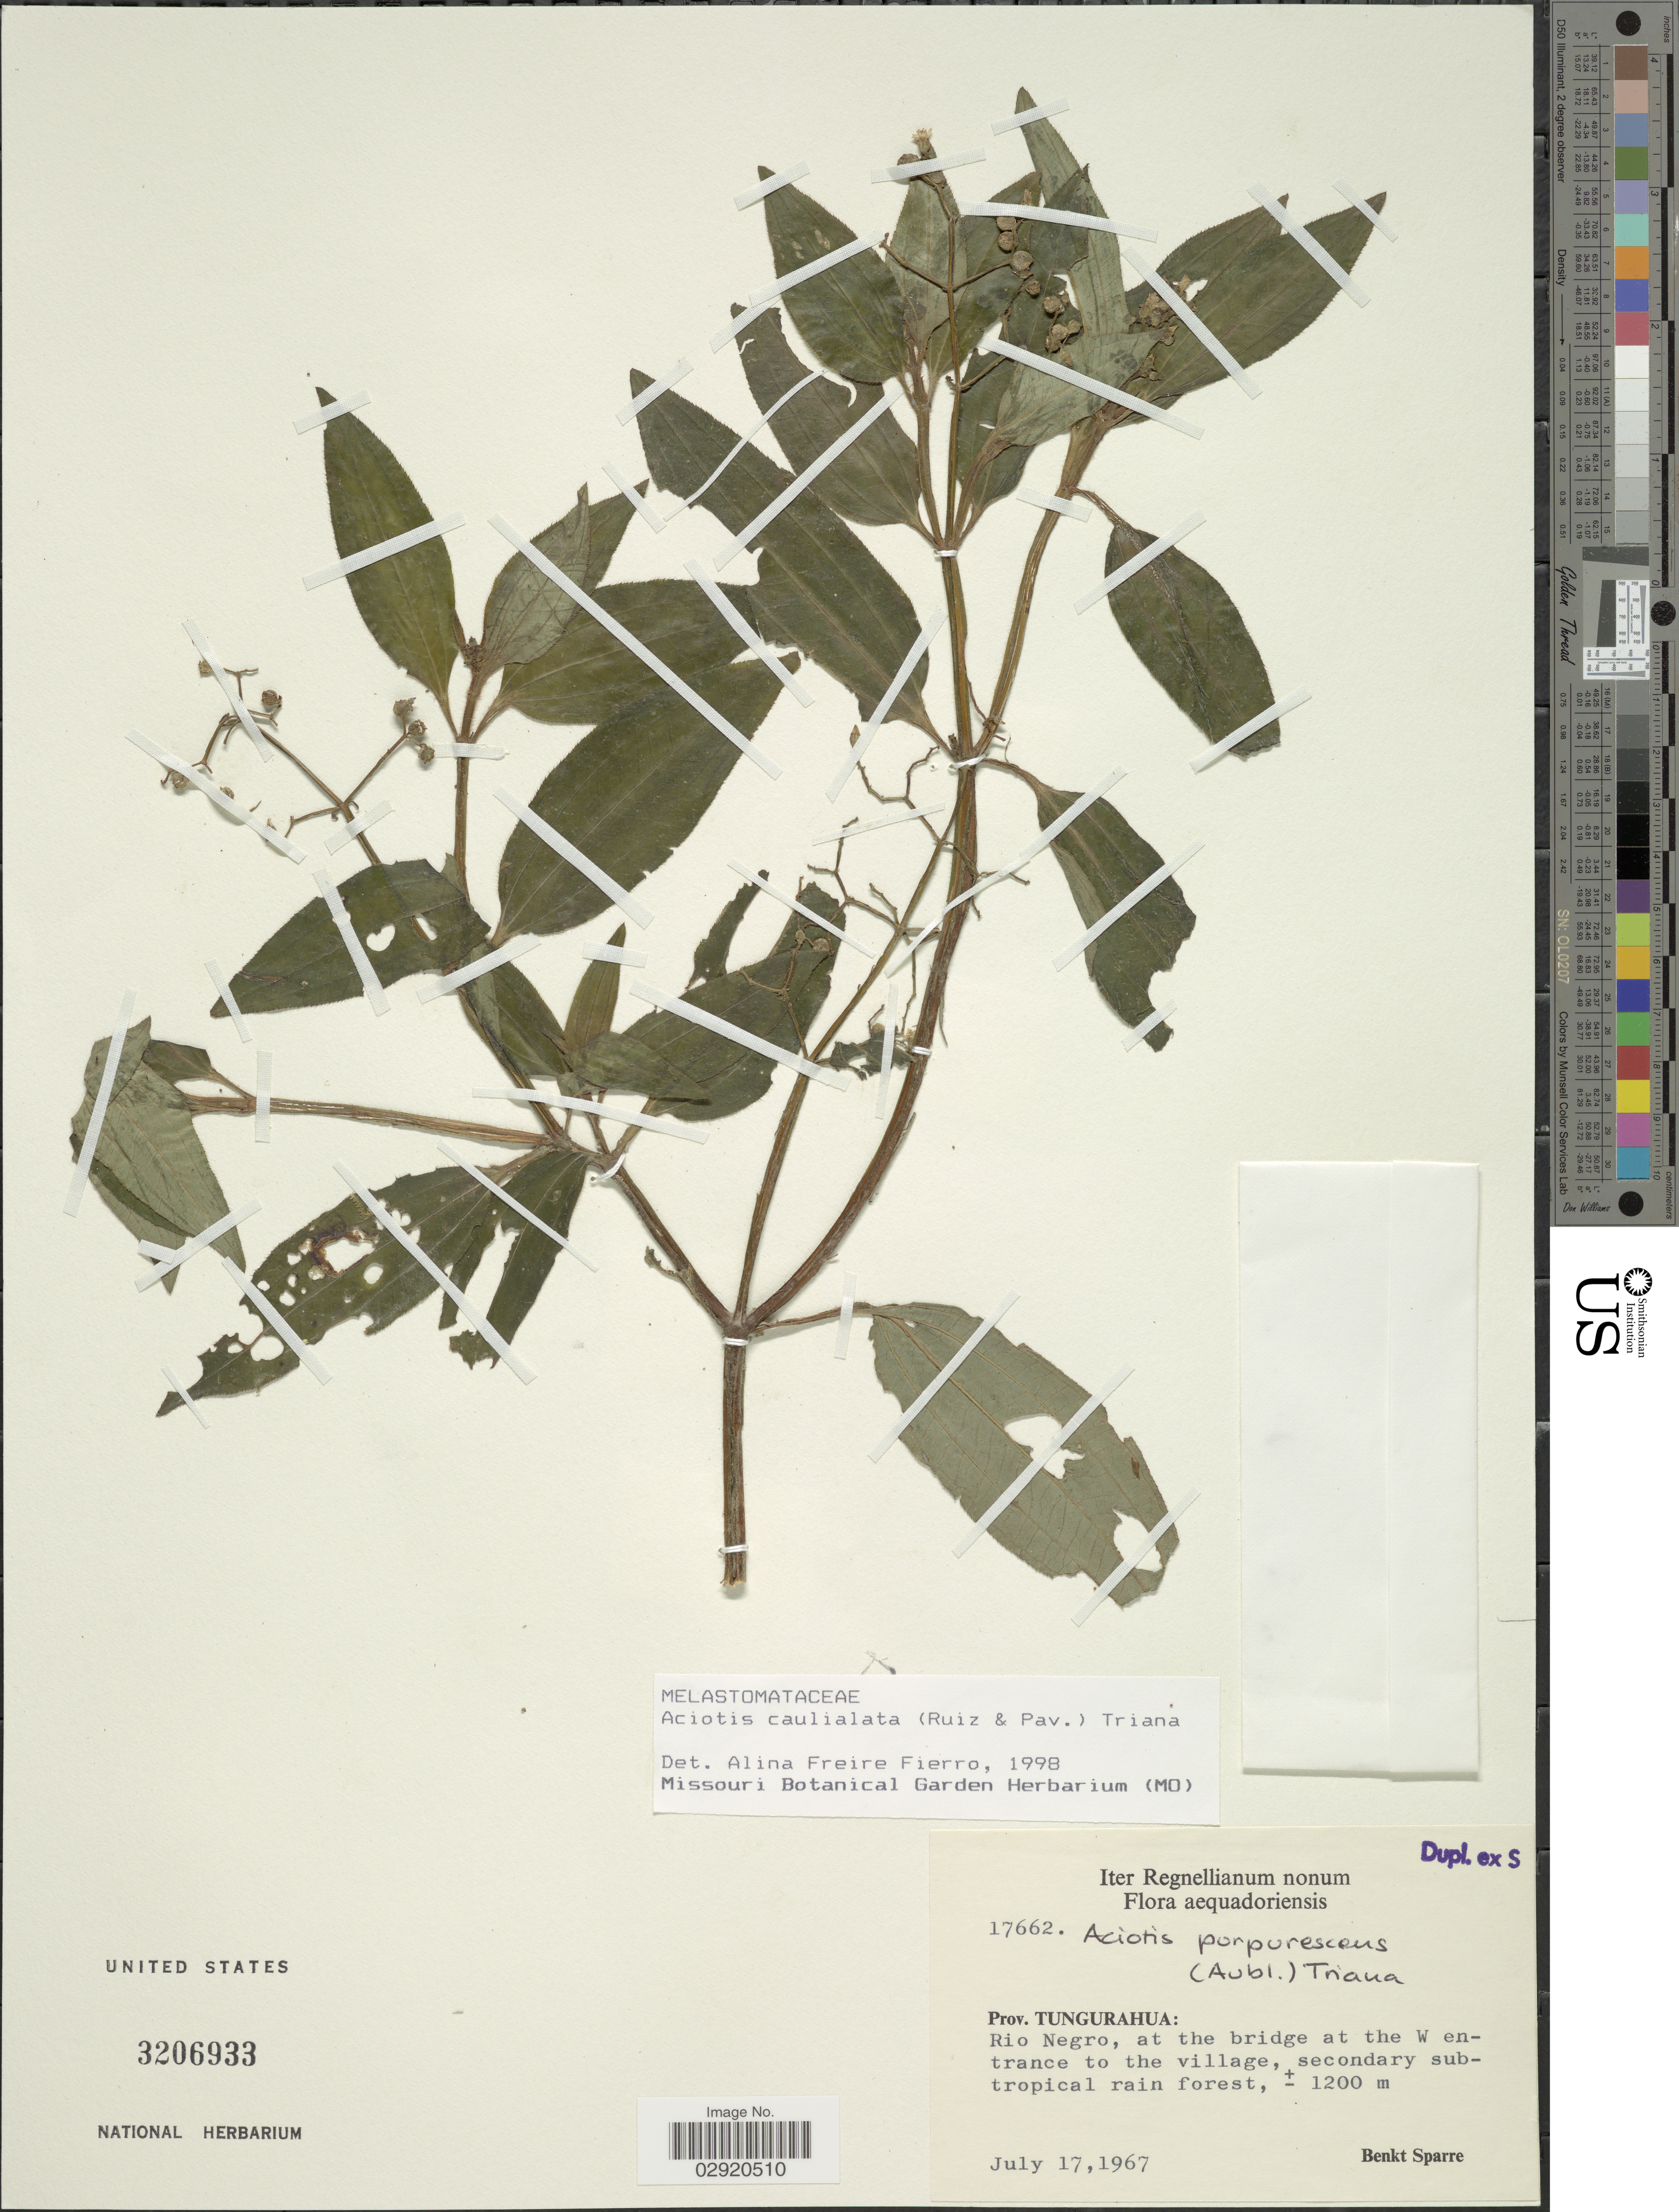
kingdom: Plantae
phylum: Tracheophyta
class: Magnoliopsida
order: Myrtales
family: Melastomataceae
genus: Aciotis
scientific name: Aciotis rubricaulis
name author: (Mart. ex DC.) Triana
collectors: B. Sparre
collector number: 17662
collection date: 1967-07-17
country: Ecuador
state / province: Tungurahua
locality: Rio Negro, at the bridge at the W entrance to the village.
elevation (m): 1200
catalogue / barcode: US 3206933